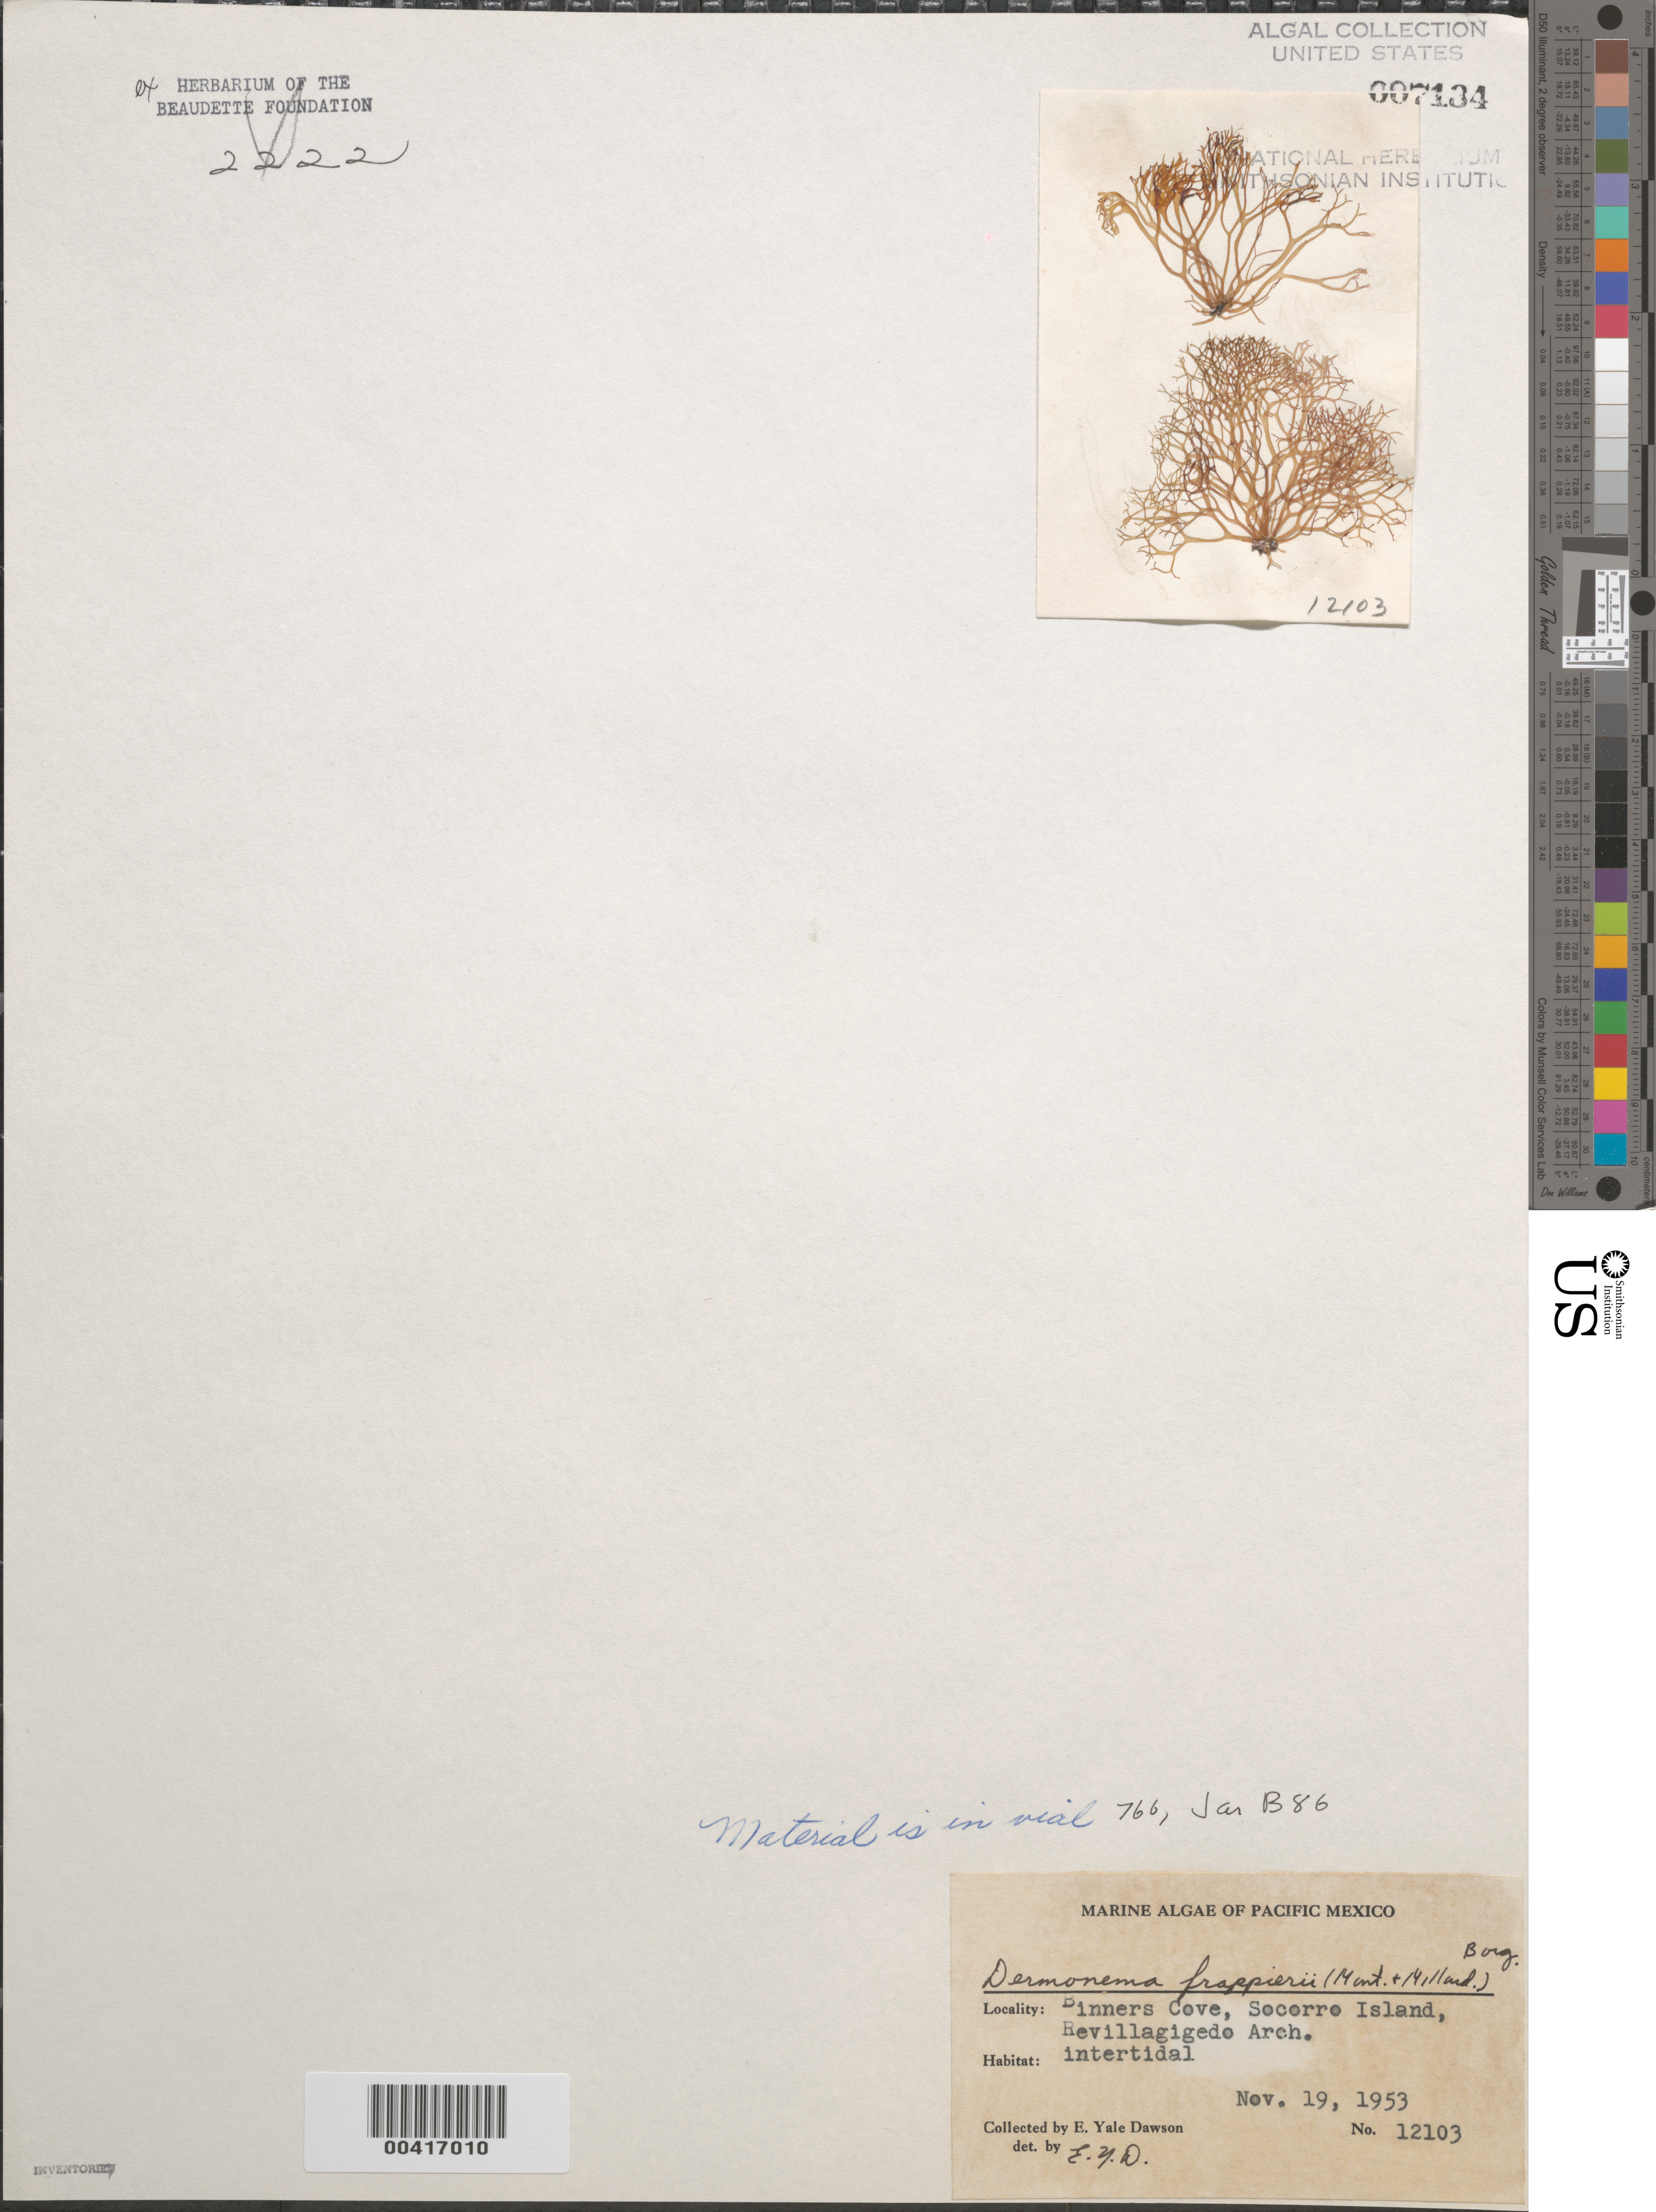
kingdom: Plantae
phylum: Rhodophyta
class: Florideophyceae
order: Nemaliales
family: Liagoraceae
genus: Dermonema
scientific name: Dermonema virens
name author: (J. Agardh) Pedroche & Ávila Ortíz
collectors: E. Y. Dawson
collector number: EYD 12103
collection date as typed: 19 Nov 1953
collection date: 1953-11-19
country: Mexico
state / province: Colima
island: Isla Socorro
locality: Binners Cove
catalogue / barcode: US 7134